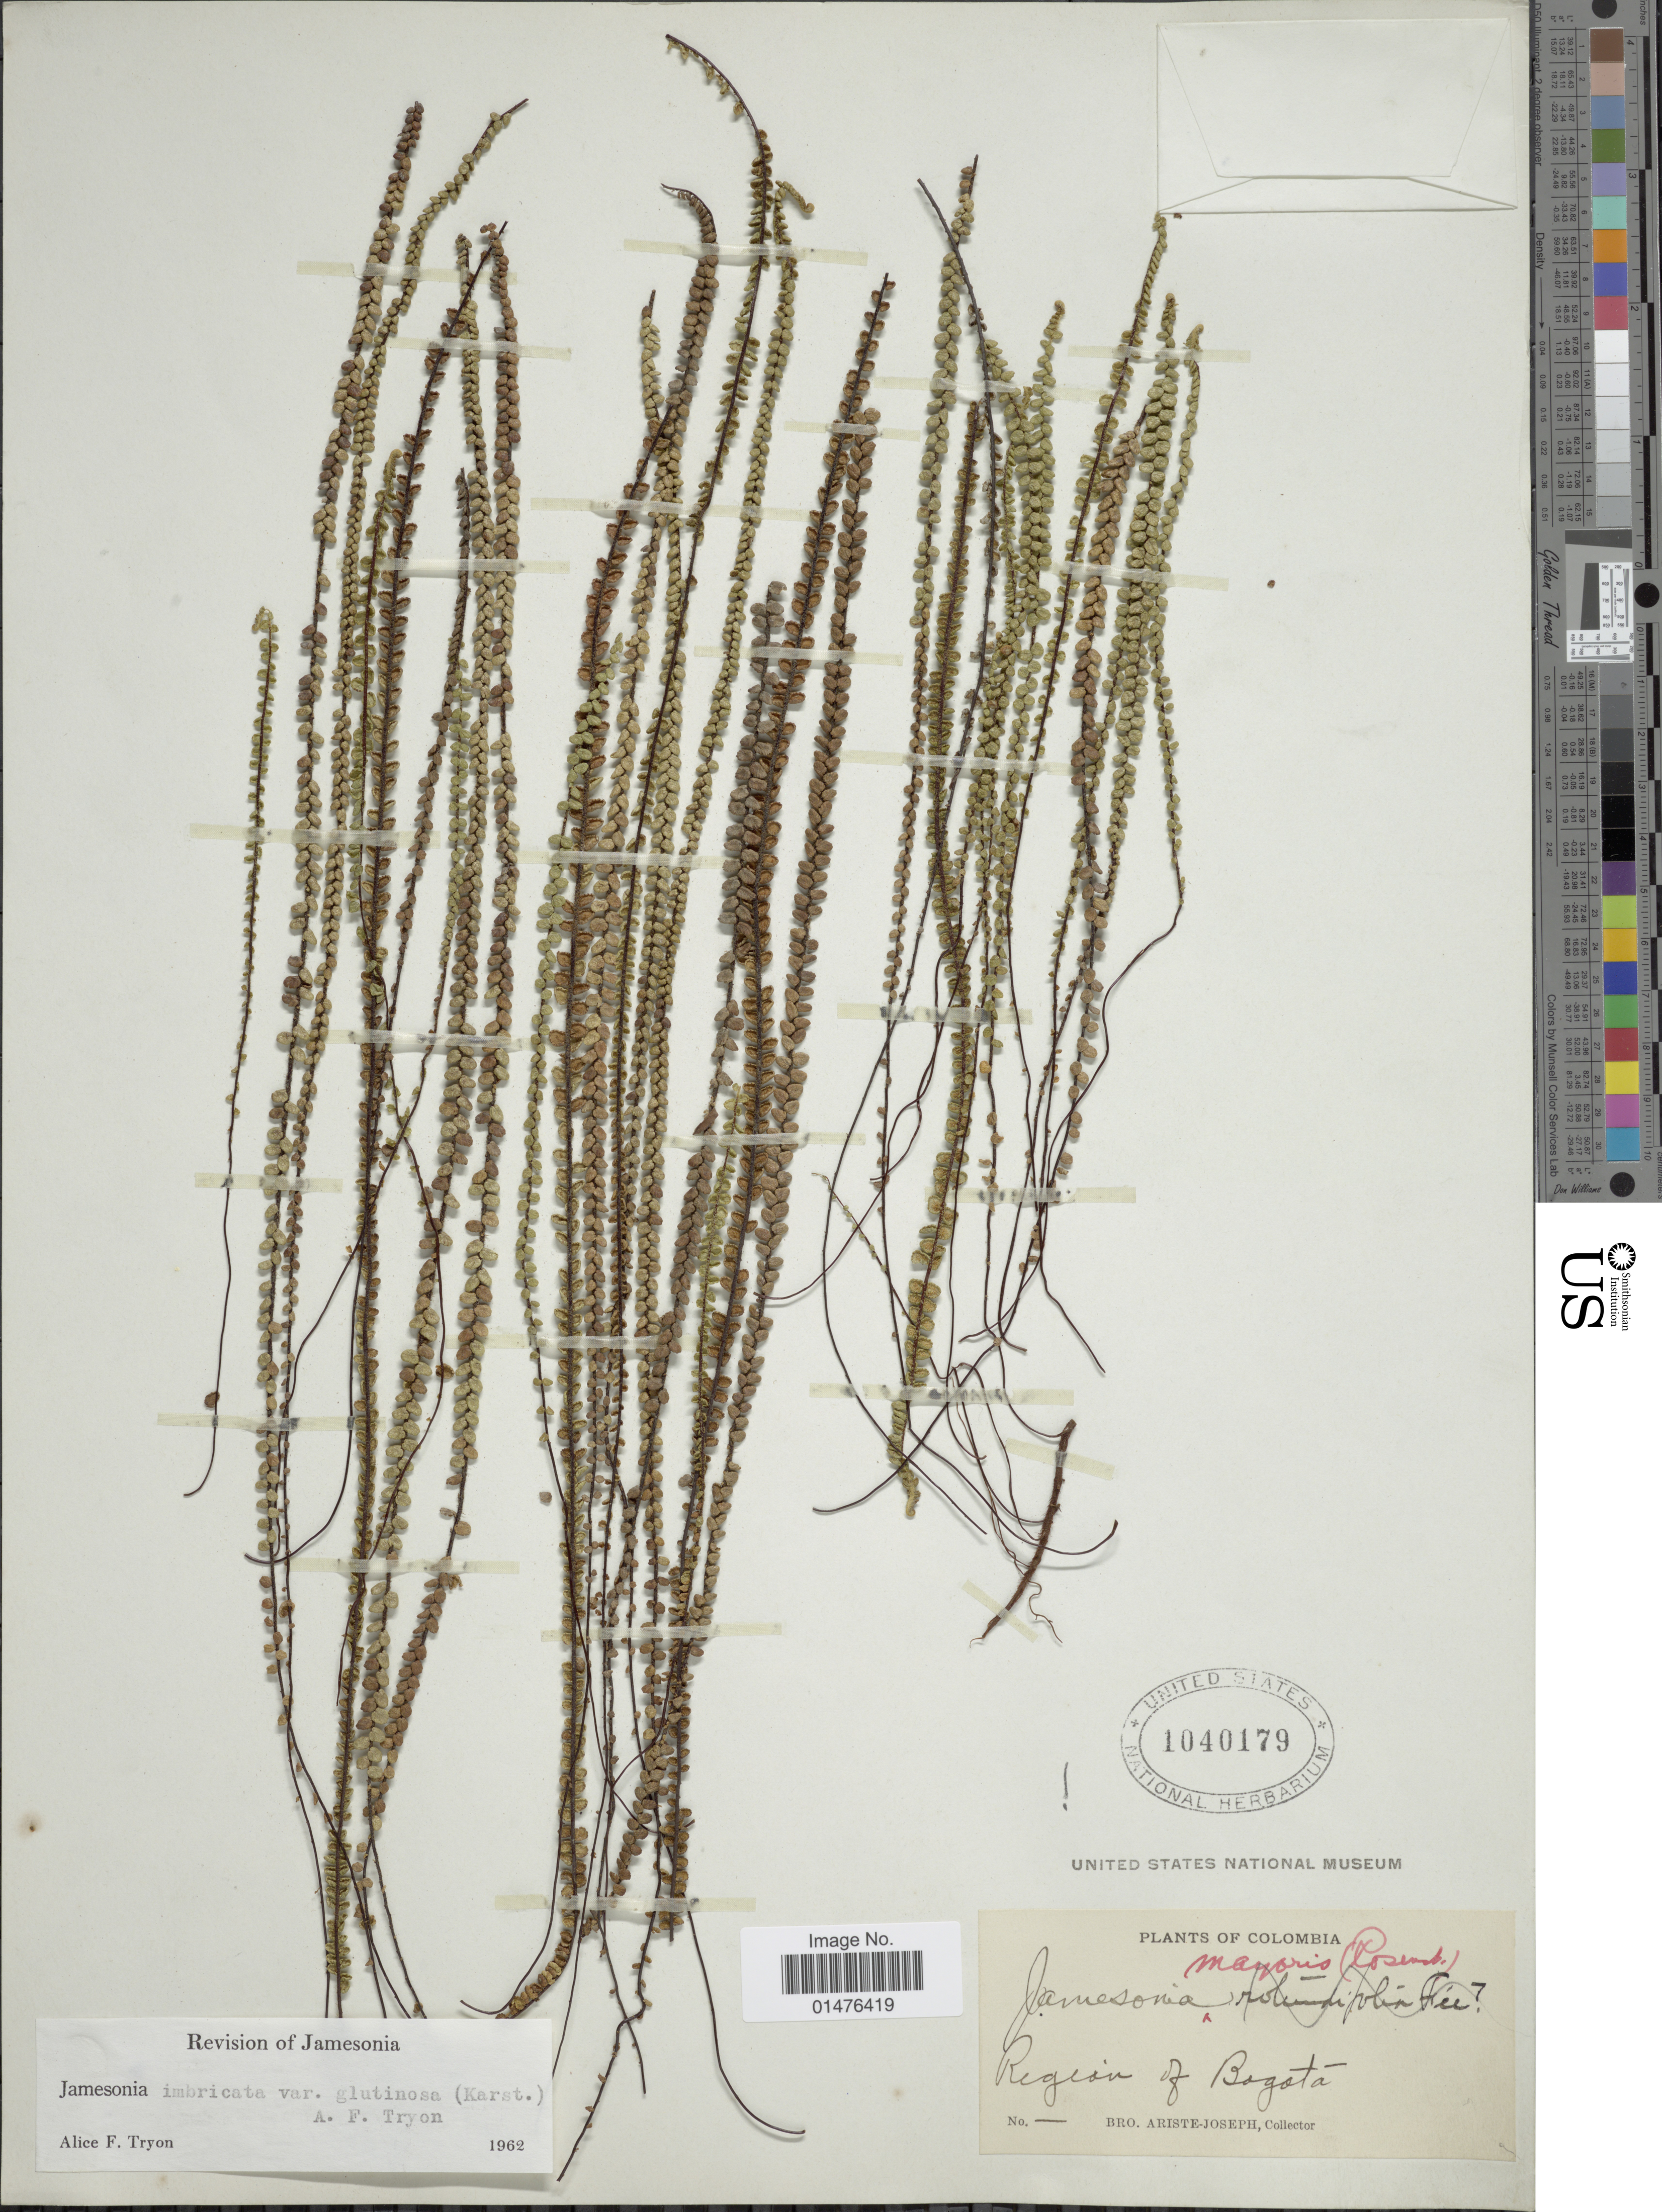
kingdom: Plantae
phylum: Tracheophyta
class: Polypodiopsida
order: Polypodiales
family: Pteridaceae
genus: Jamesonia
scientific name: Jamesonia imbricata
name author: (Sw.) Hook. & Grev.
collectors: Bro. Ariste-Joseph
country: Colombia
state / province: Bogota D.C.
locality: Region of Bogotá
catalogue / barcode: US 1040179